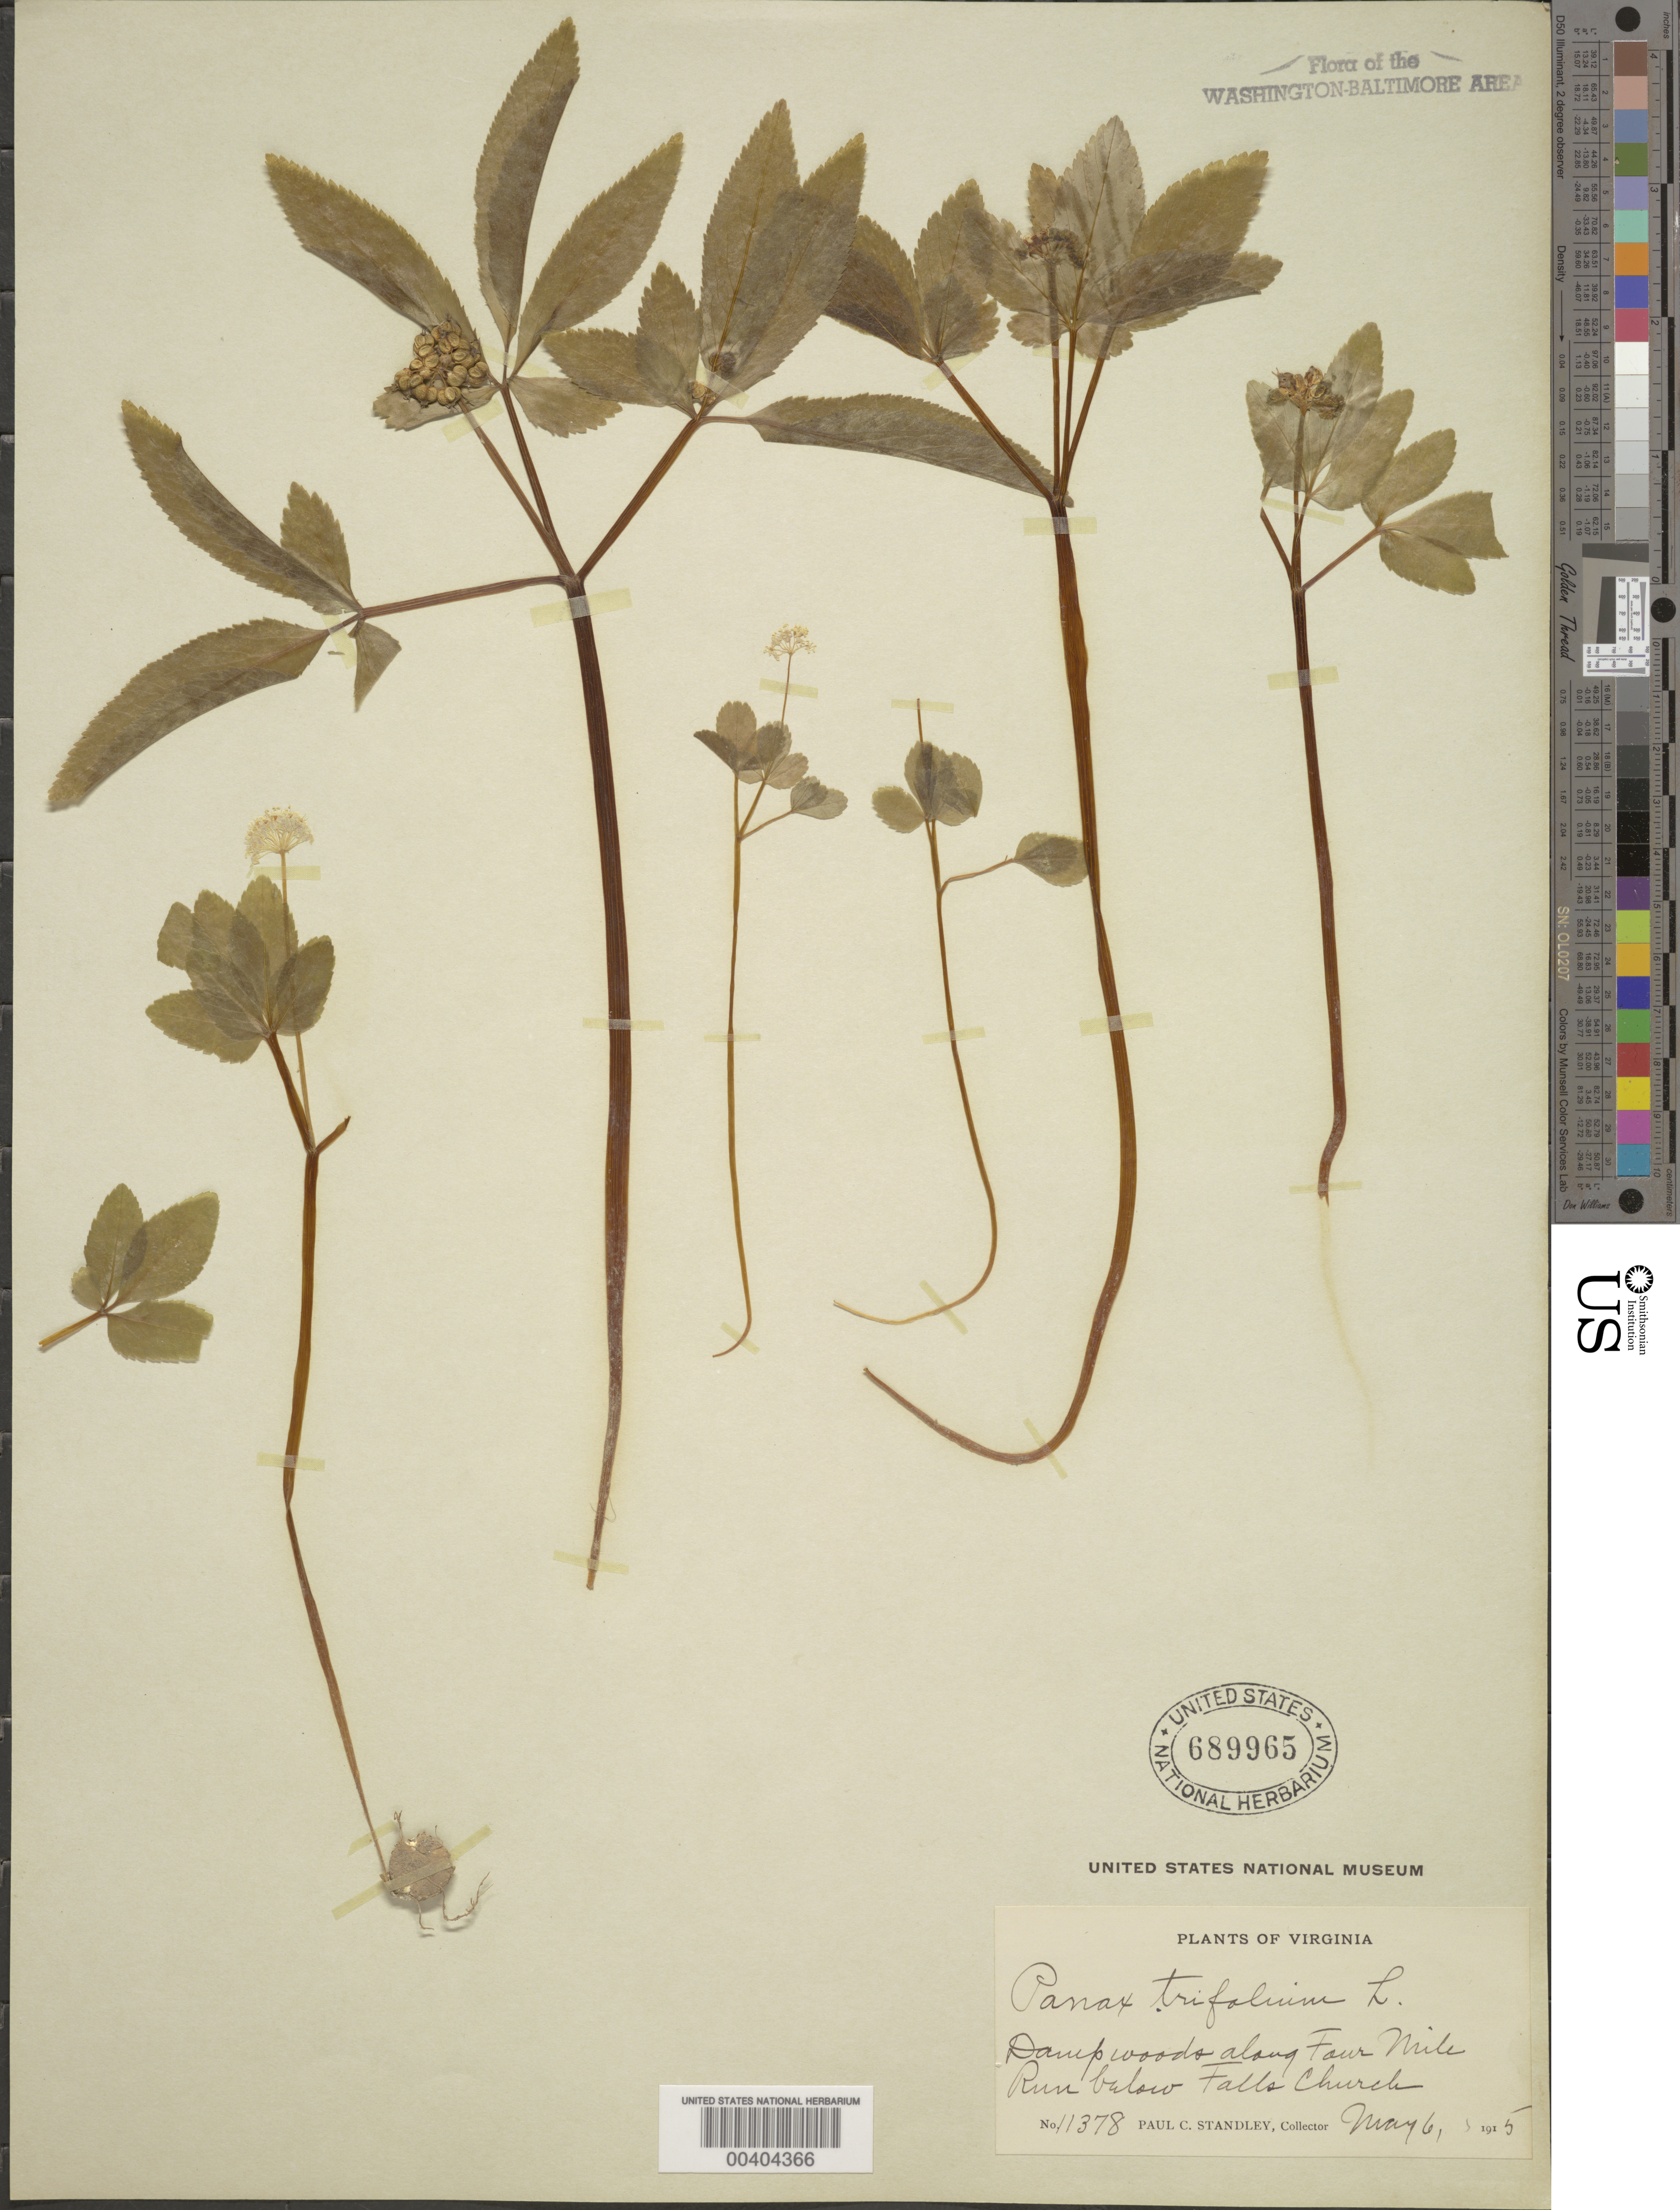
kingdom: Plantae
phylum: Tracheophyta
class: Magnoliopsida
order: Apiales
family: Araliaceae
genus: Panax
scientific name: Panax trifolius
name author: L.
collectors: P. C. Standley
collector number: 11378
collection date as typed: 06 May 1915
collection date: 1915-05-06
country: United States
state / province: Virginia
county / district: Arlington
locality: Four Mile Run, below Falls Church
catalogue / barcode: US 689965